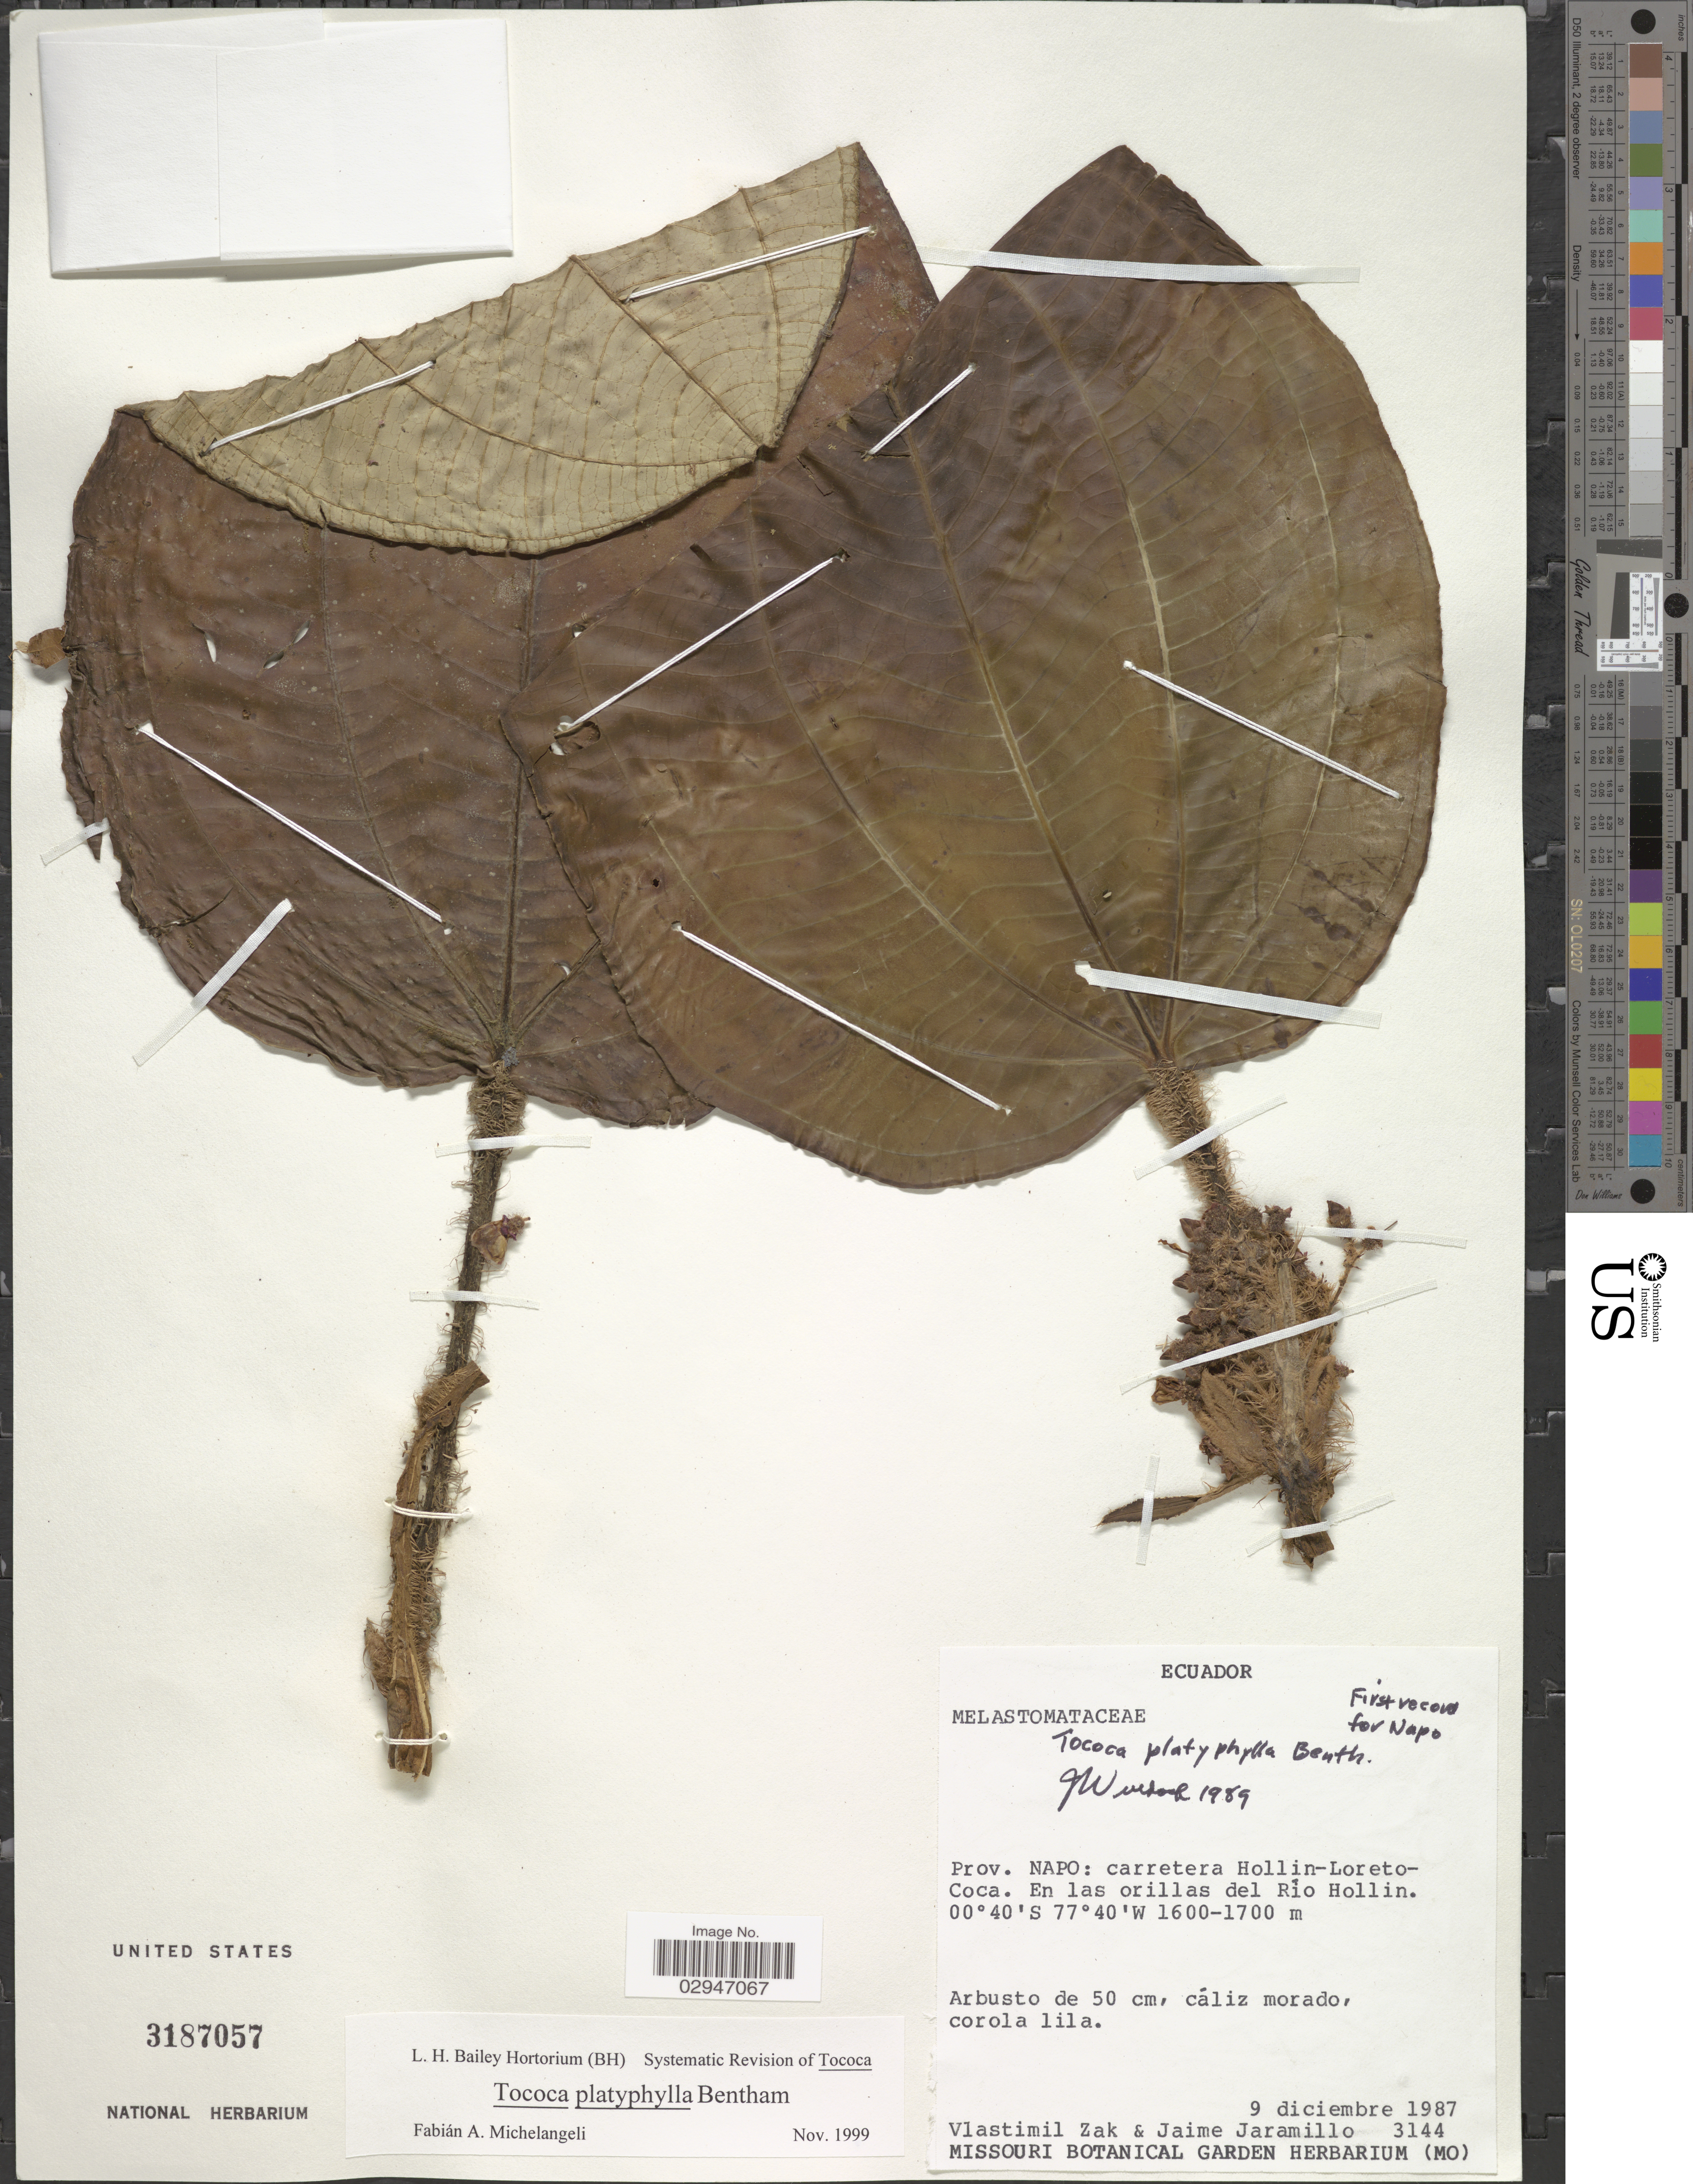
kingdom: Plantae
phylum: Tracheophyta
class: Magnoliopsida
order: Myrtales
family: Melastomataceae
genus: Tococa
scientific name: Tococa platyphylla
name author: Benth.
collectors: V. Zak & J. Jaramillo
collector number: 3144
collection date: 1987-12-09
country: Ecuador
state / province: Napo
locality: Carretera Hollin-Loreto-Coca. En las orillas del Río Hollin.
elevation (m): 1600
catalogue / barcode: US 3187057